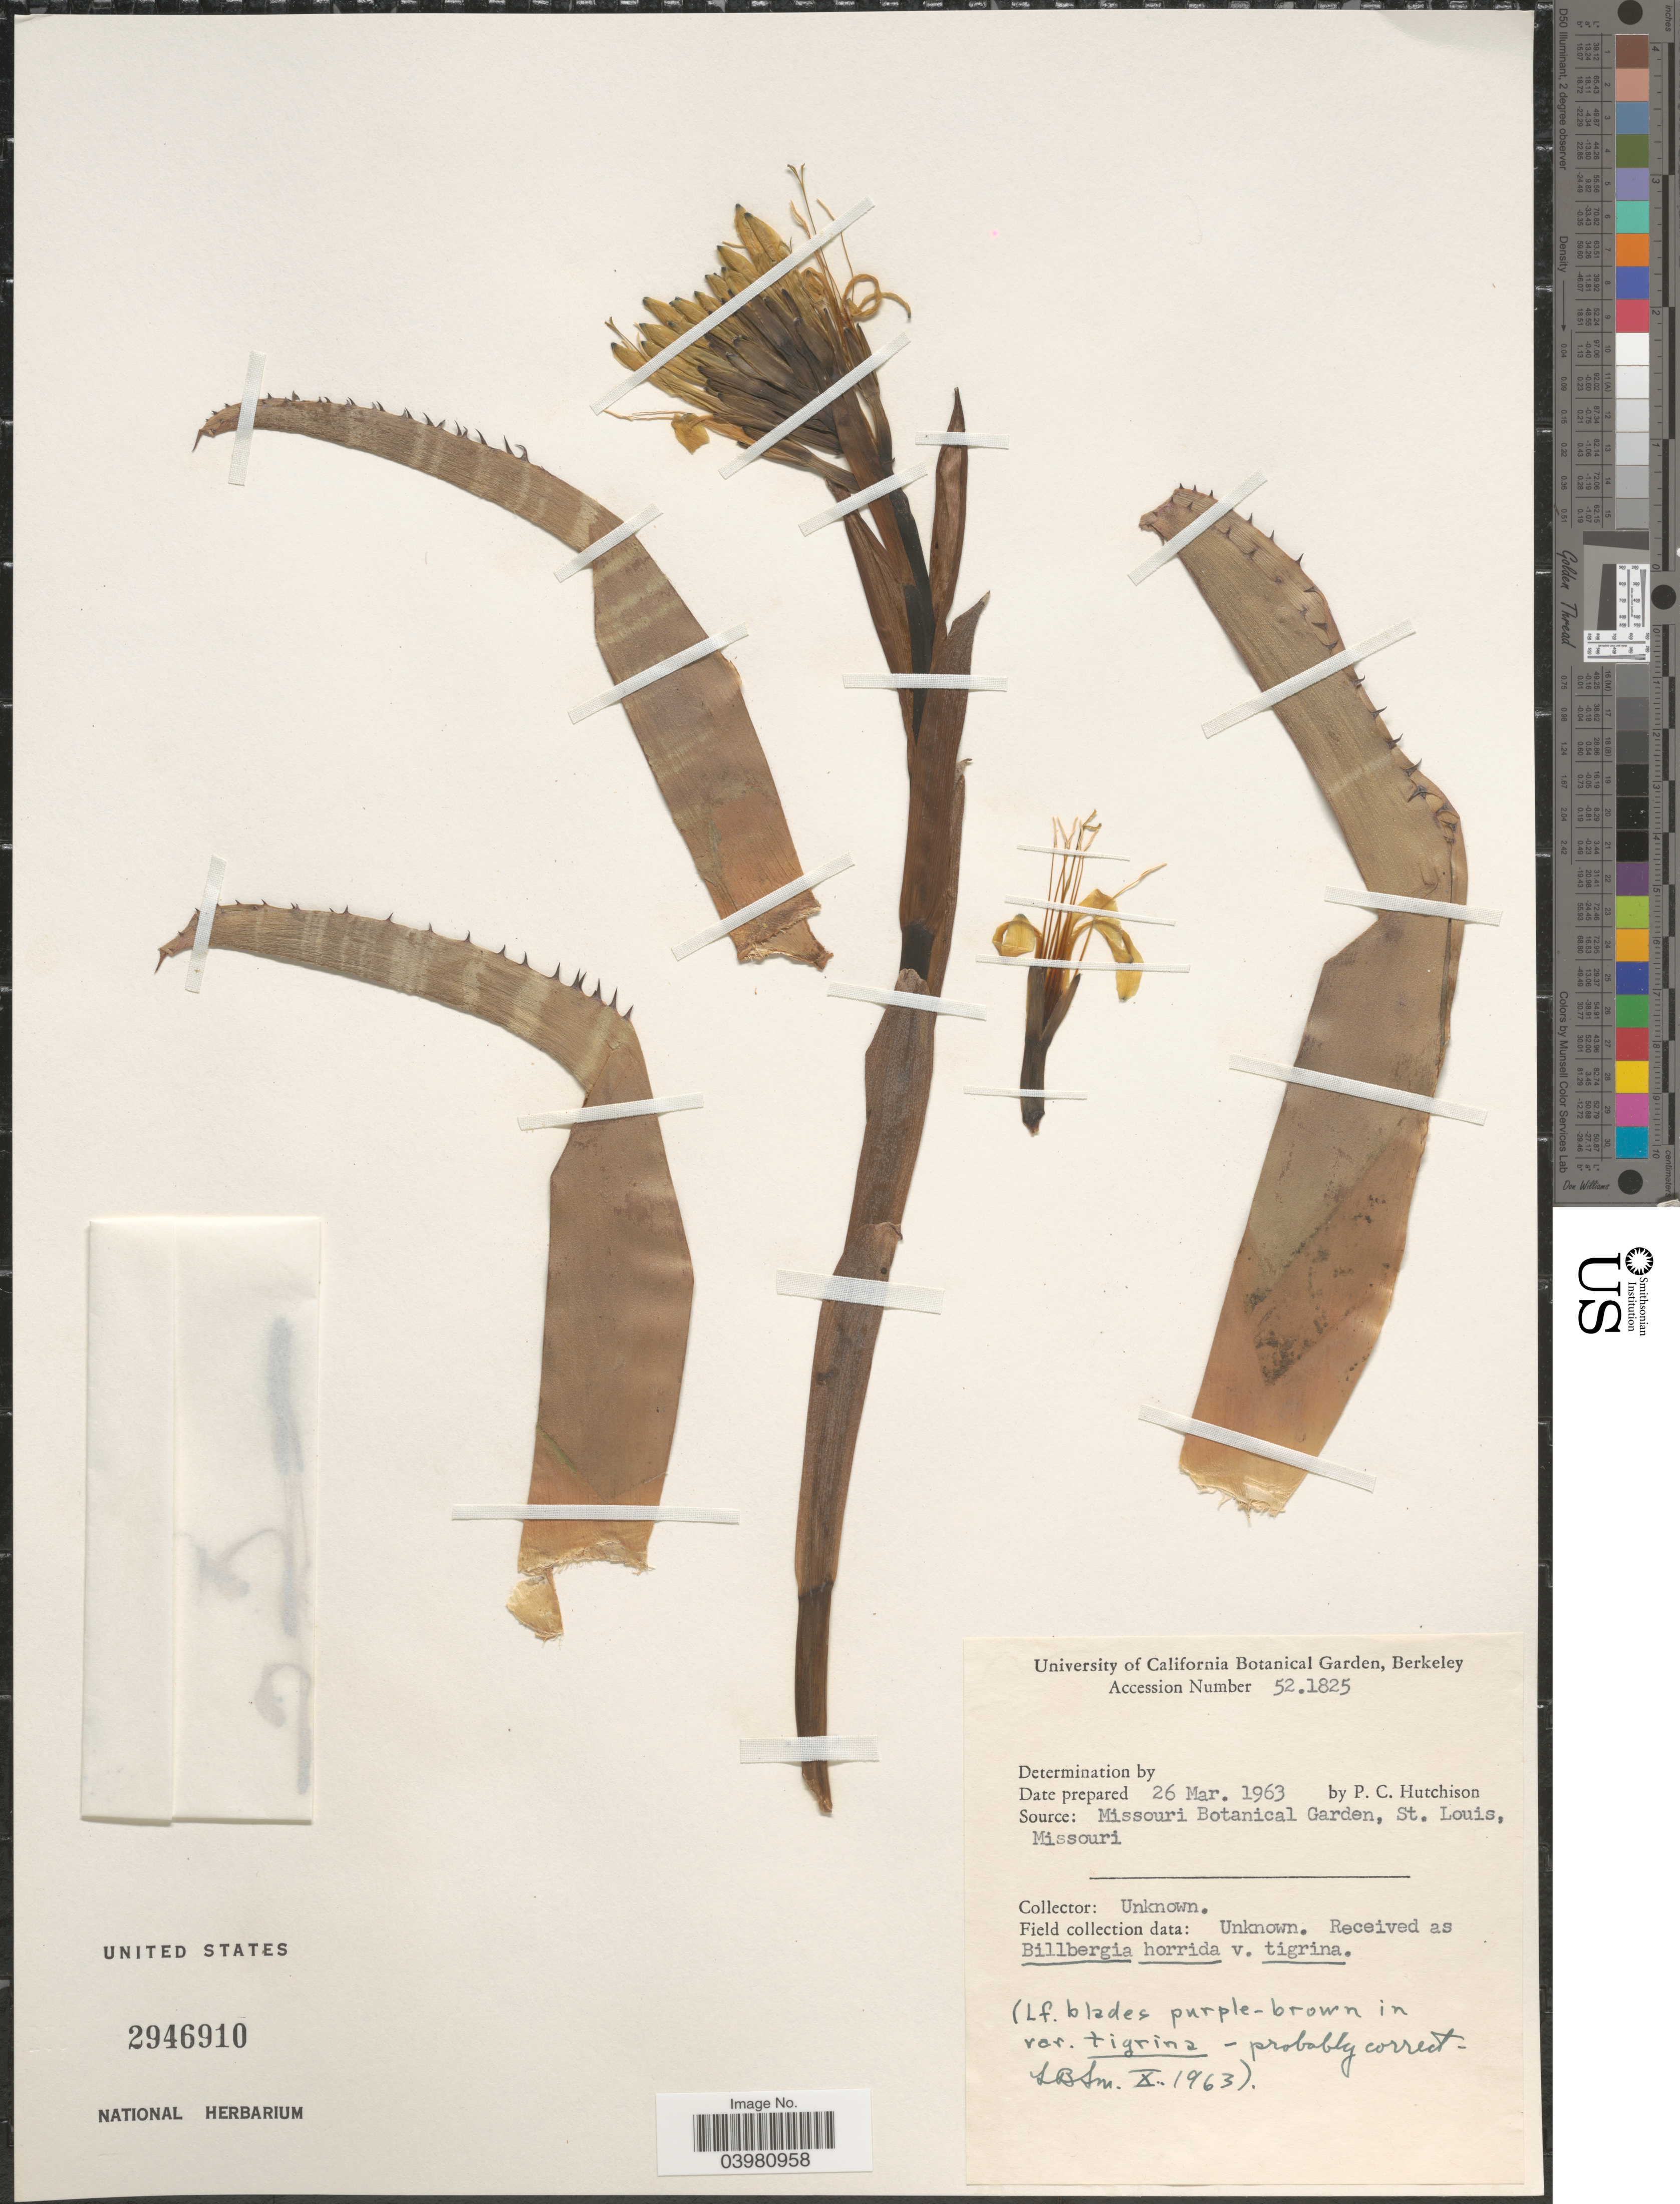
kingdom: Plantae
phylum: Tracheophyta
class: Liliopsida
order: Poales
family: Bromeliaceae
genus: Billbergia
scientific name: Billbergia horrida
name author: Regel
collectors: P. C. Hutchison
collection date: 1963-03-26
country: United States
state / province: California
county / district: Alameda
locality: University of California Botanical Garden, Berkeley.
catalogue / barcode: US 2946910